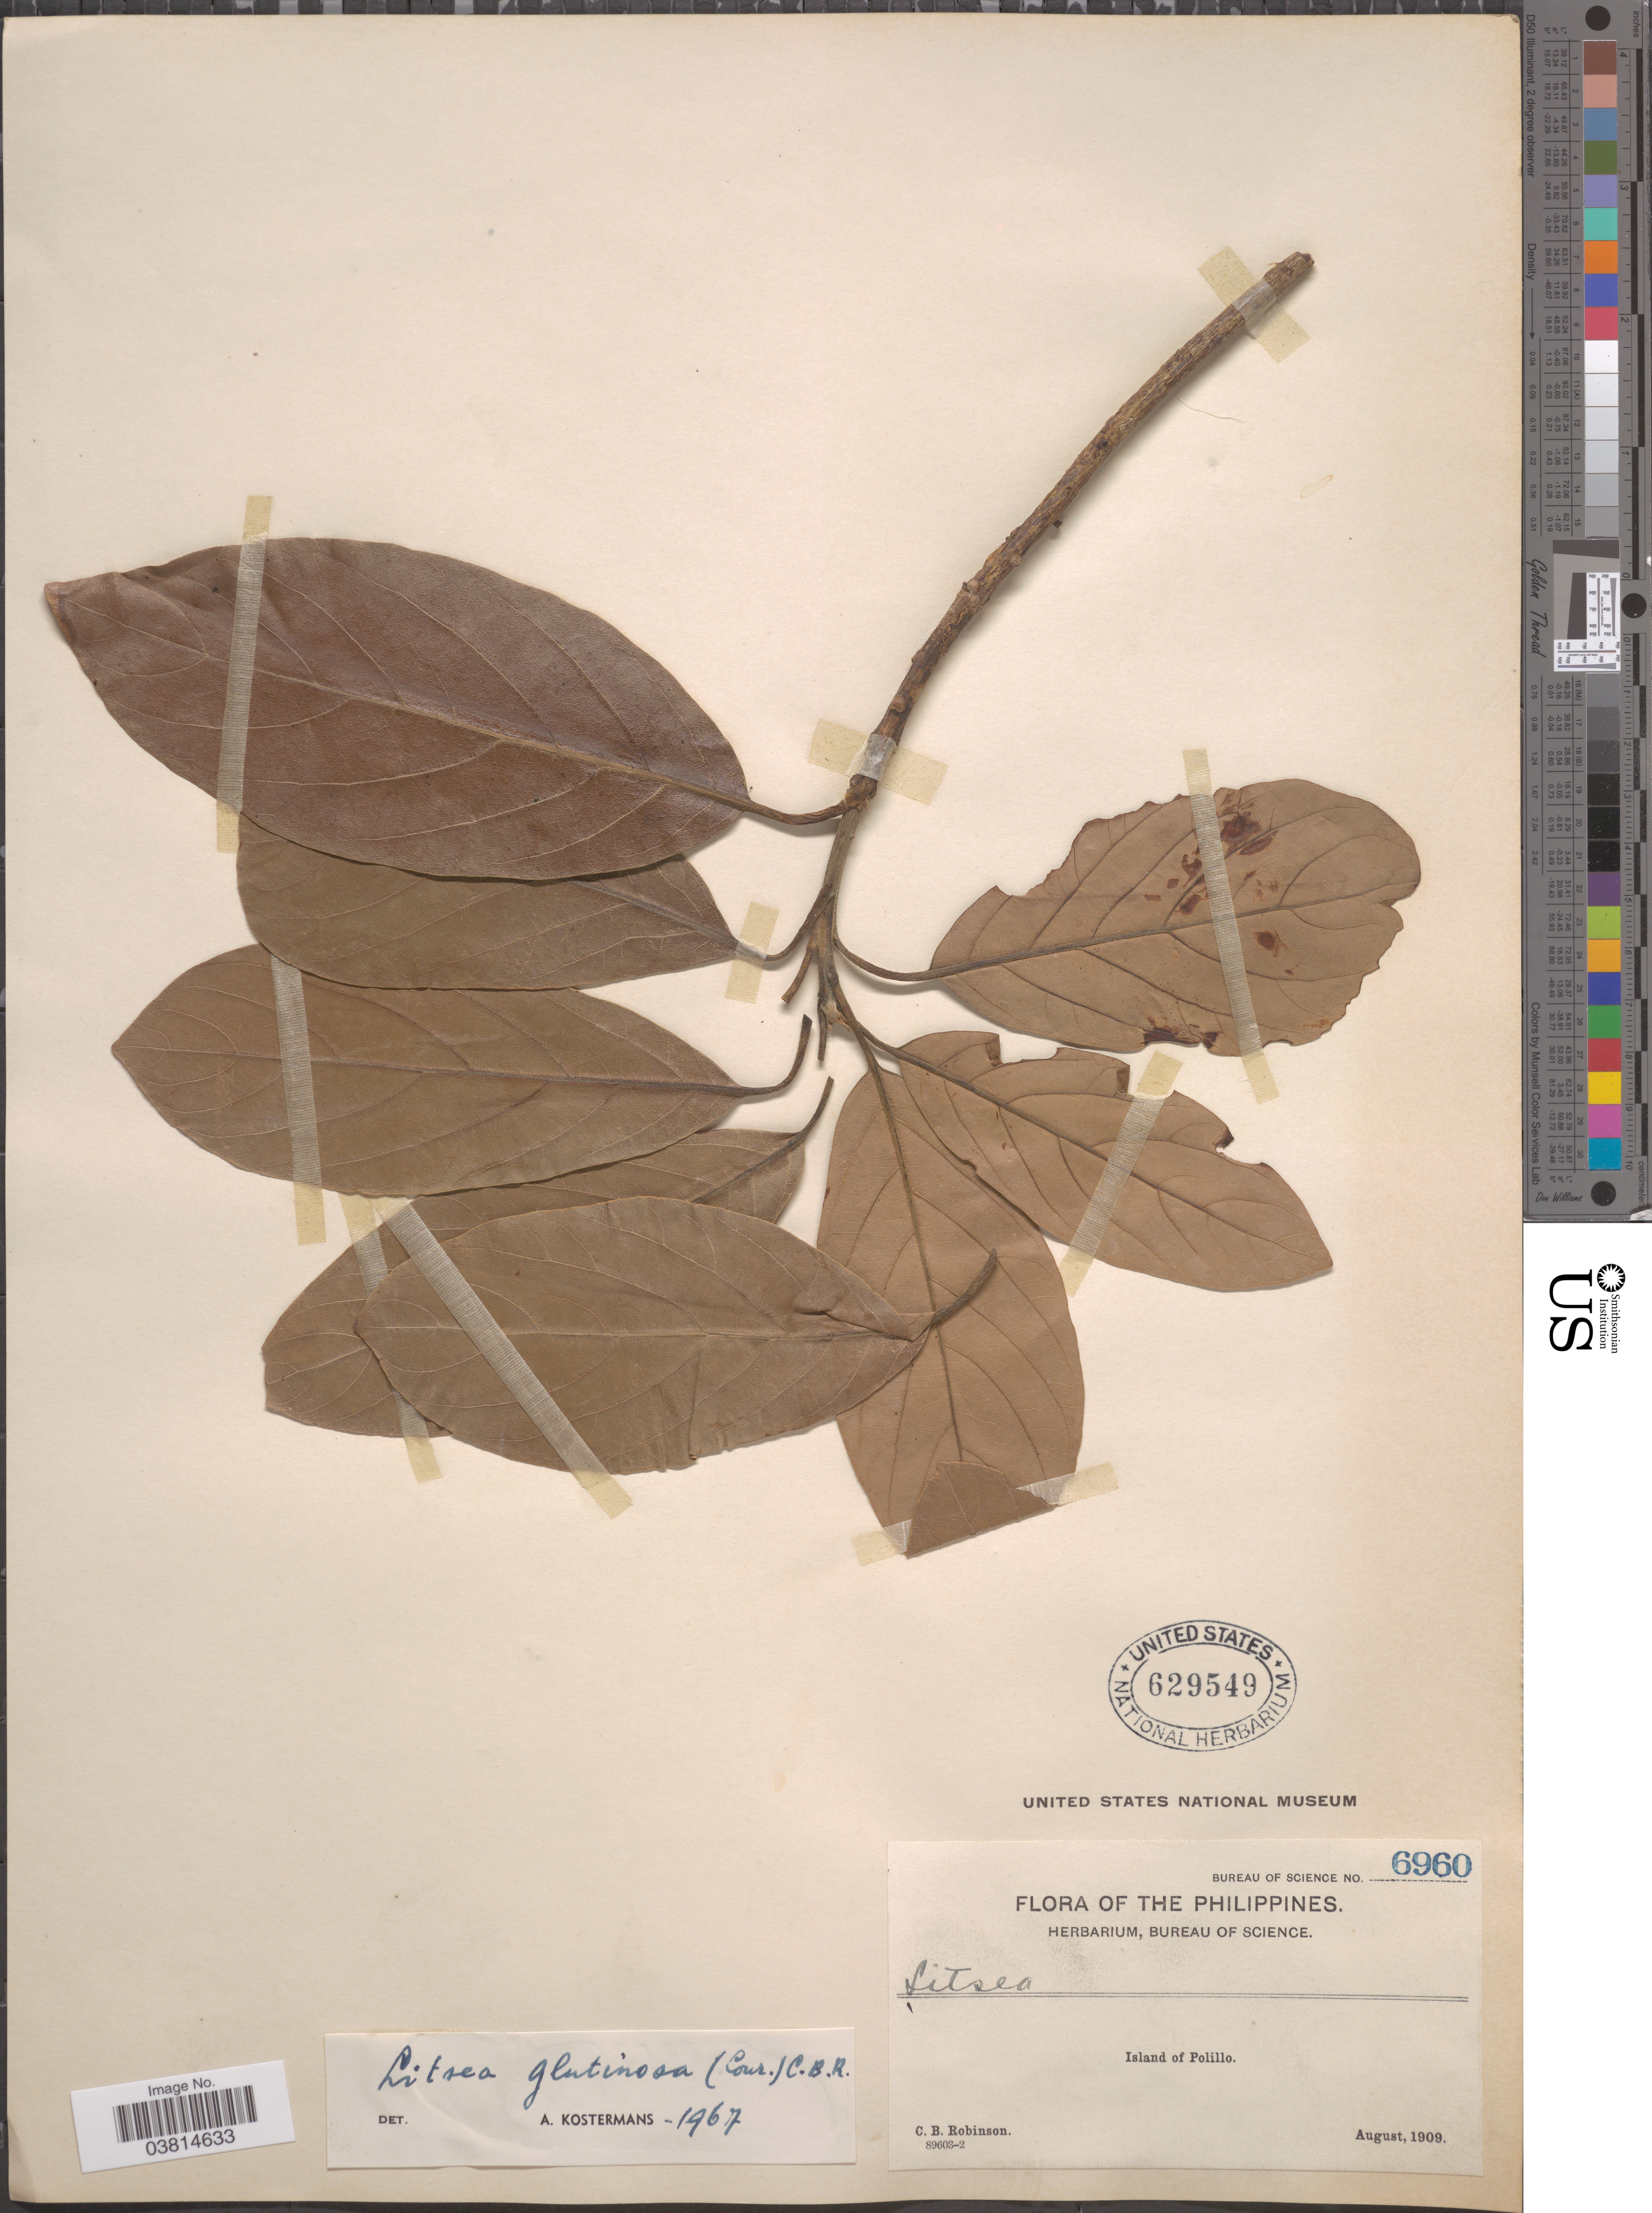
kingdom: Plantae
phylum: Tracheophyta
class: Magnoliopsida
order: Laurales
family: Lauraceae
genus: Litsea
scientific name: Litsea glutinosa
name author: (Lour.) C.B. Rob.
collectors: C. Robinson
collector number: Bureau of Science 6960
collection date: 1909-08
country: Philippines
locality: Island of Polillo.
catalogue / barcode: US 629549